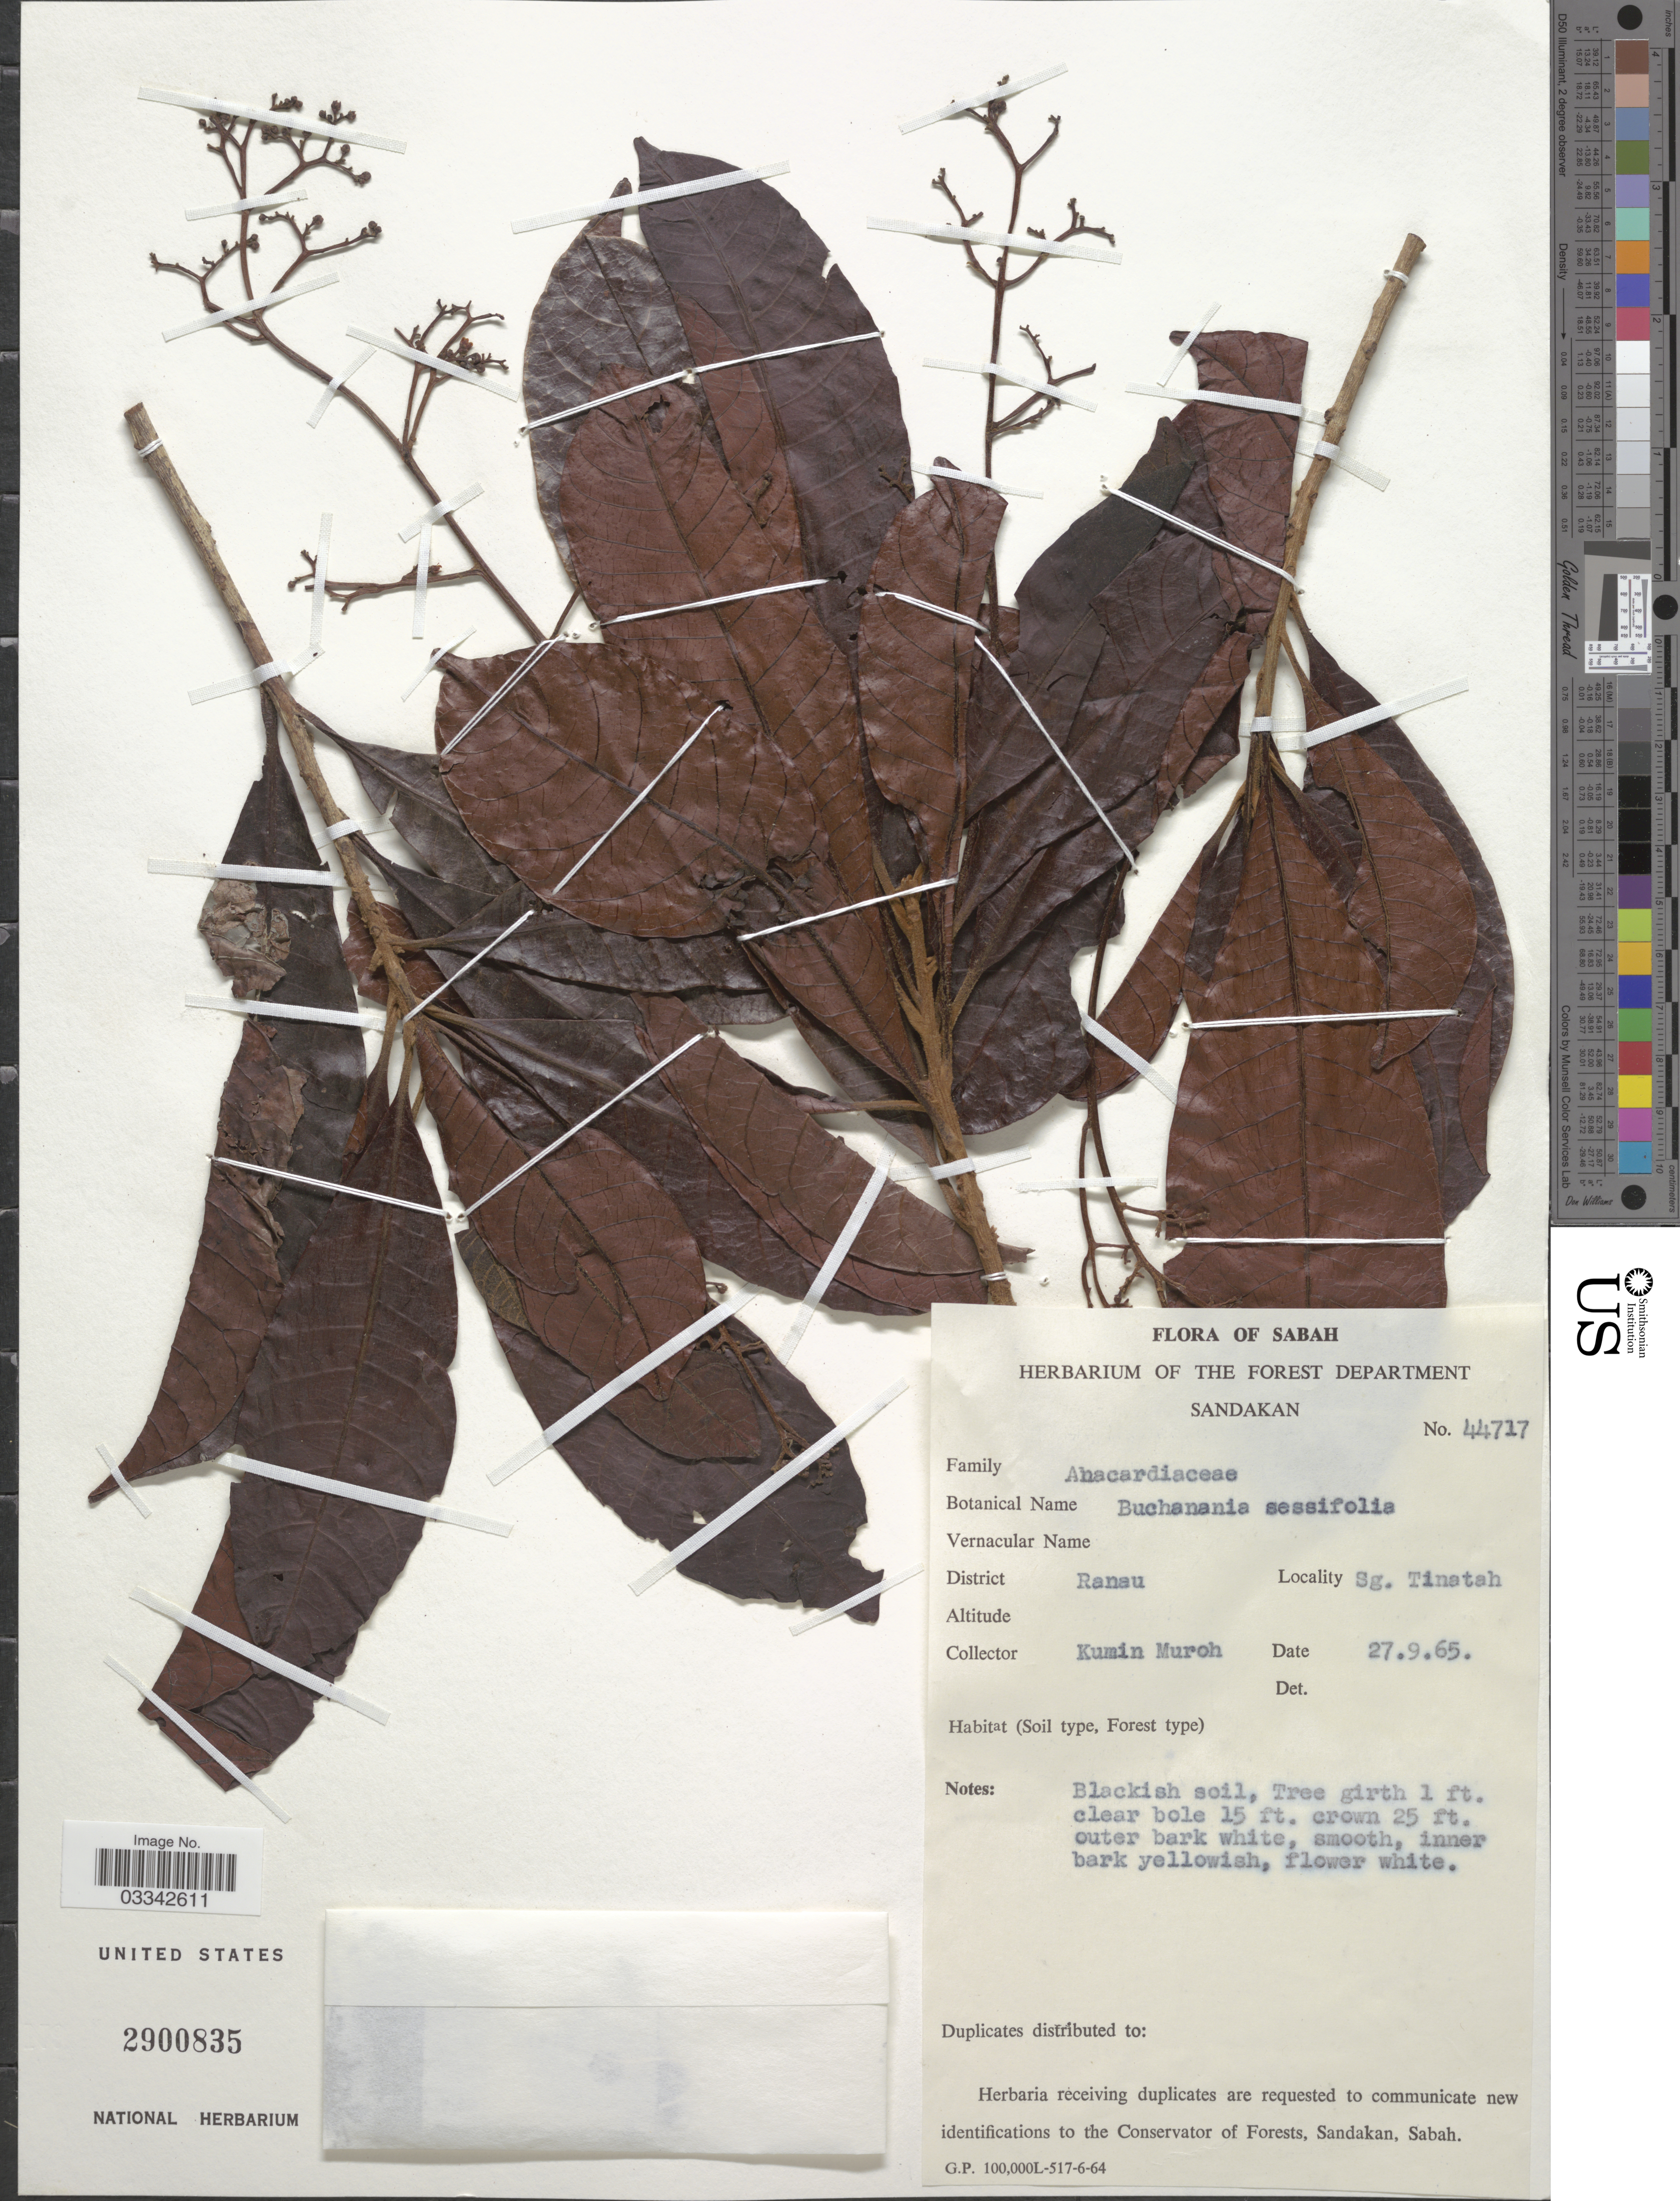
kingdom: Plantae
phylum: Tracheophyta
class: Magnoliopsida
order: Sapindales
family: Anacardiaceae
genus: Buchanania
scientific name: Buchanania sessifolia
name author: Blume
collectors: K. Muroh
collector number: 44717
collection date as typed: Transcribed d/m/y: 27/9/65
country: Malaysia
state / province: Sabah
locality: District Ranau. Sg. Tinatah.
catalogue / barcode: US 2900835